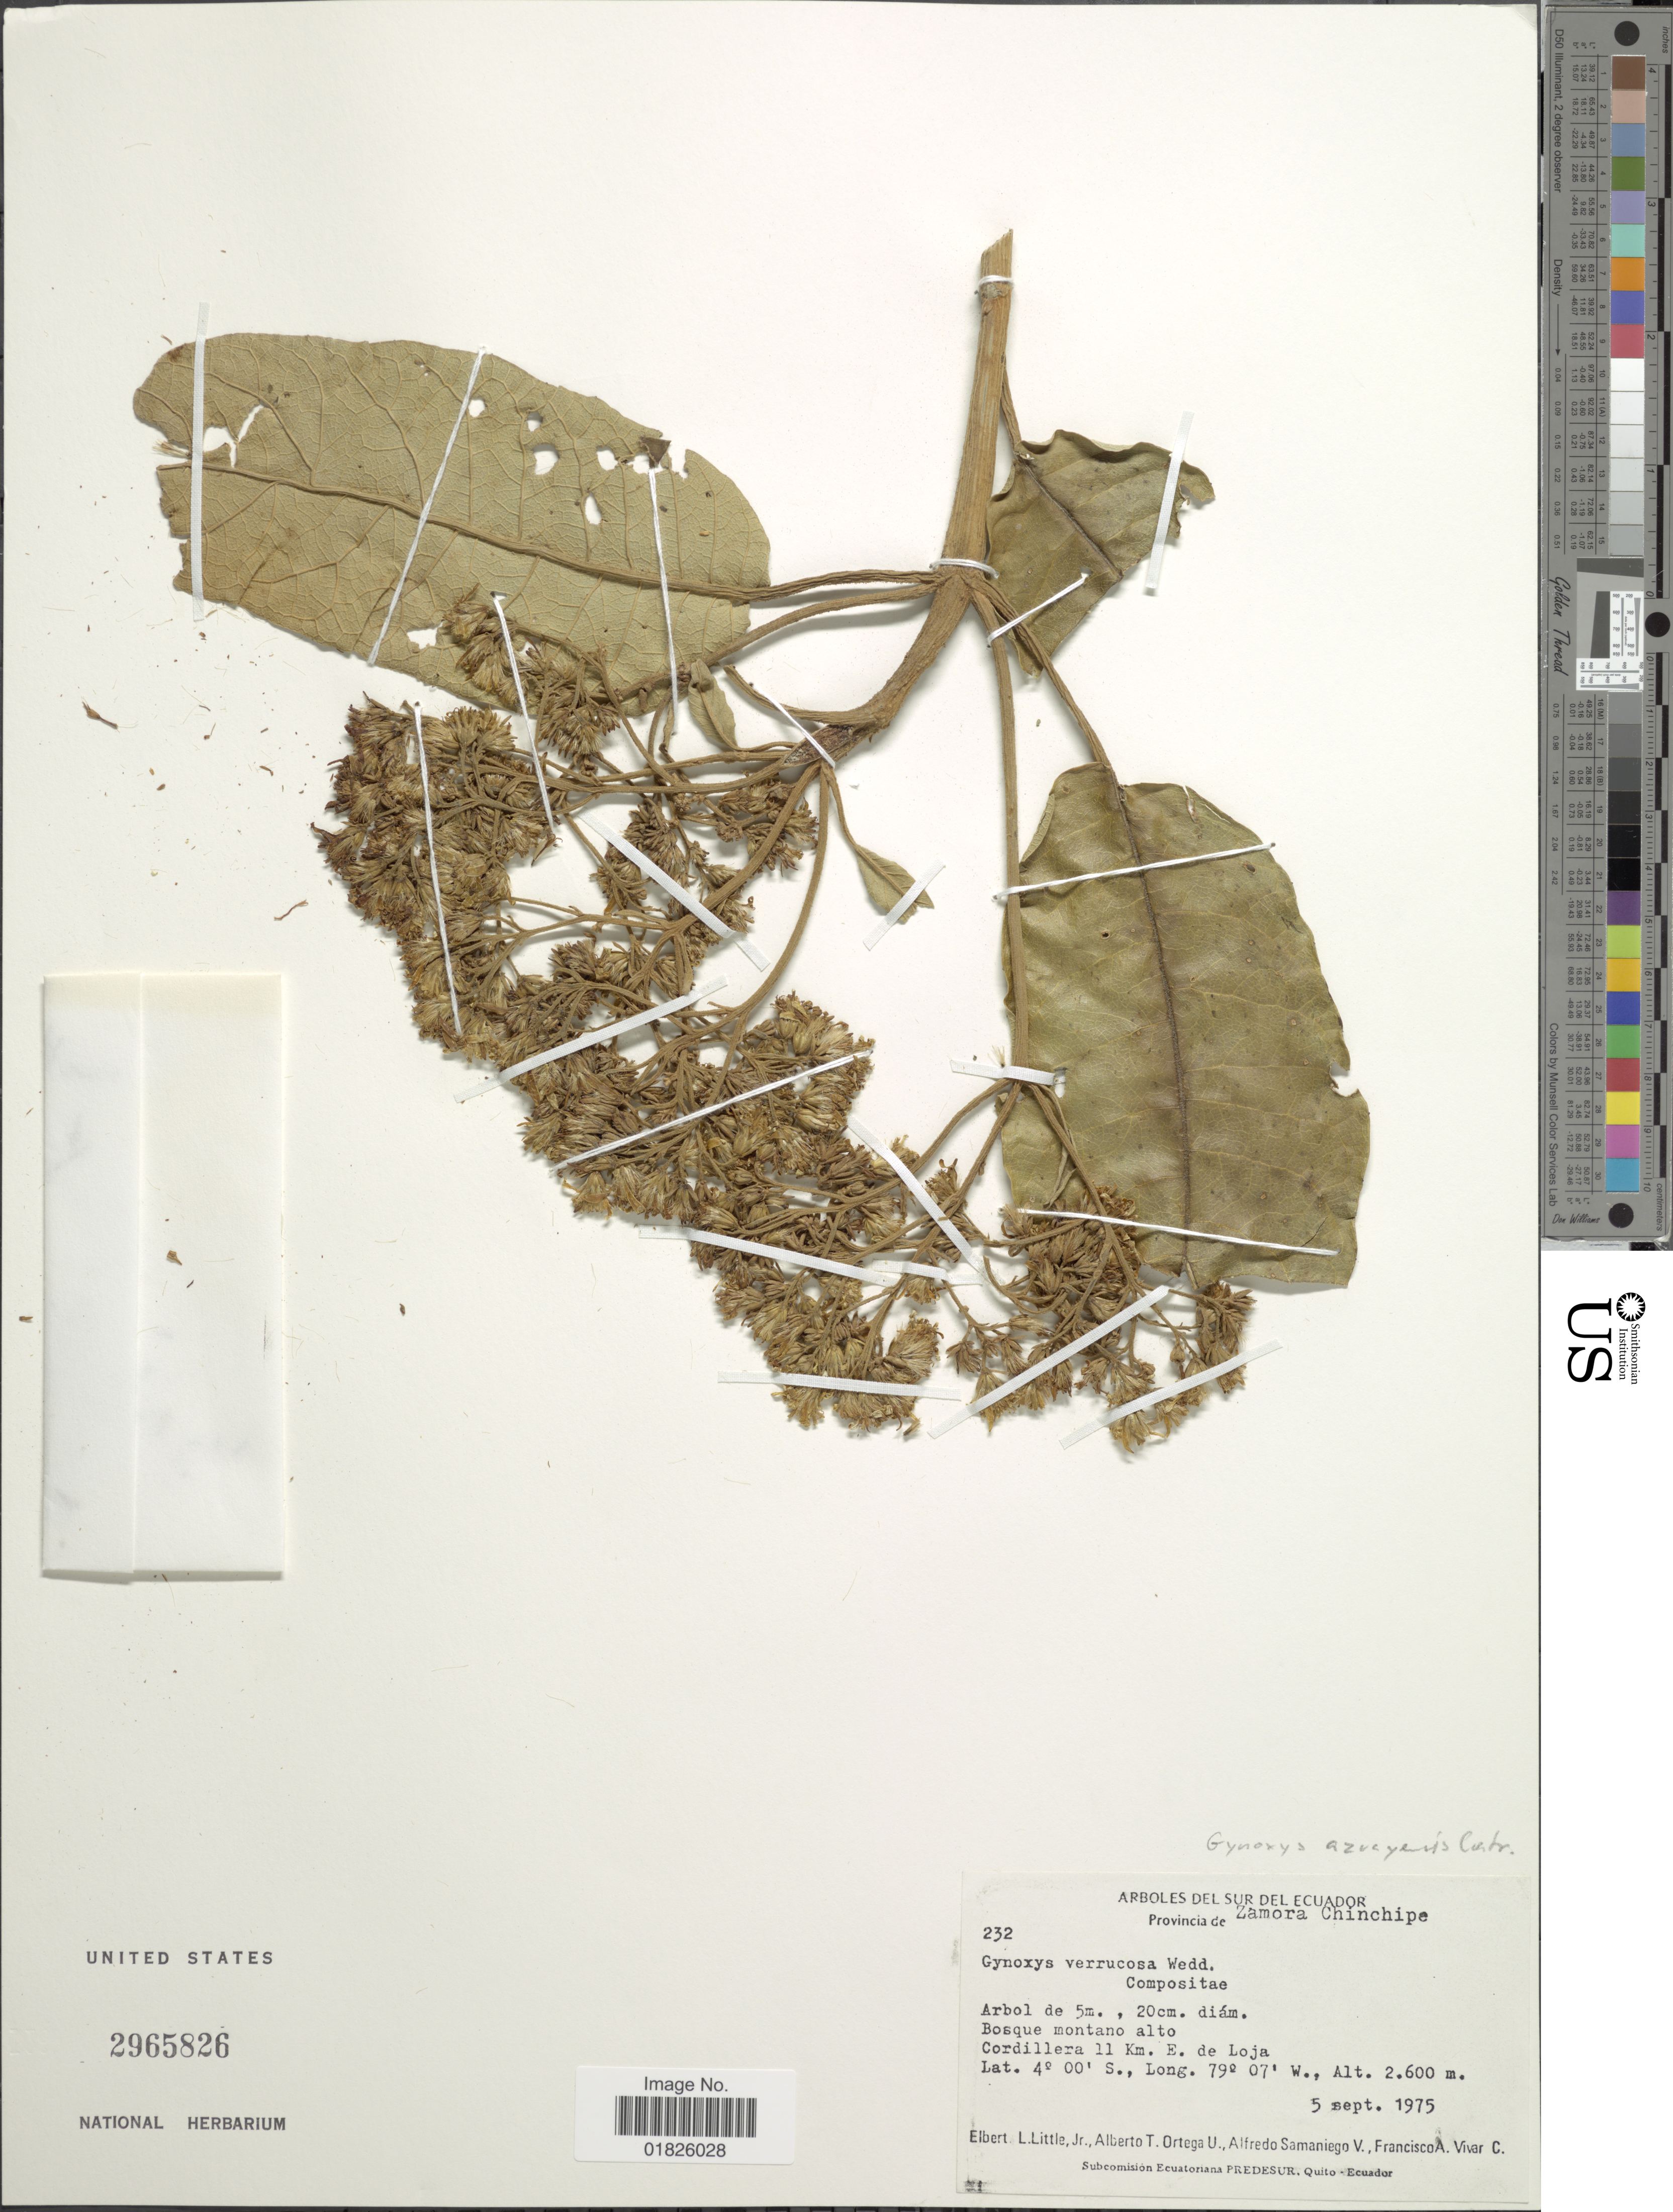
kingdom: Plantae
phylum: Tracheophyta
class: Magnoliopsida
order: Asterales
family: Asteraceae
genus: Gynoxys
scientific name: Gynoxys azuayensis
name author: Cuatrec.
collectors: E. L. Little, A. T. Ortega U., A. V. Samaniego & F. A. Vivar C.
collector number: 232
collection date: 1975-09-05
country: Ecuador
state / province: Zamora-Chinchipe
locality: Cordillera 11 km. E de Loja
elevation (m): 2600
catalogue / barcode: US 2965826